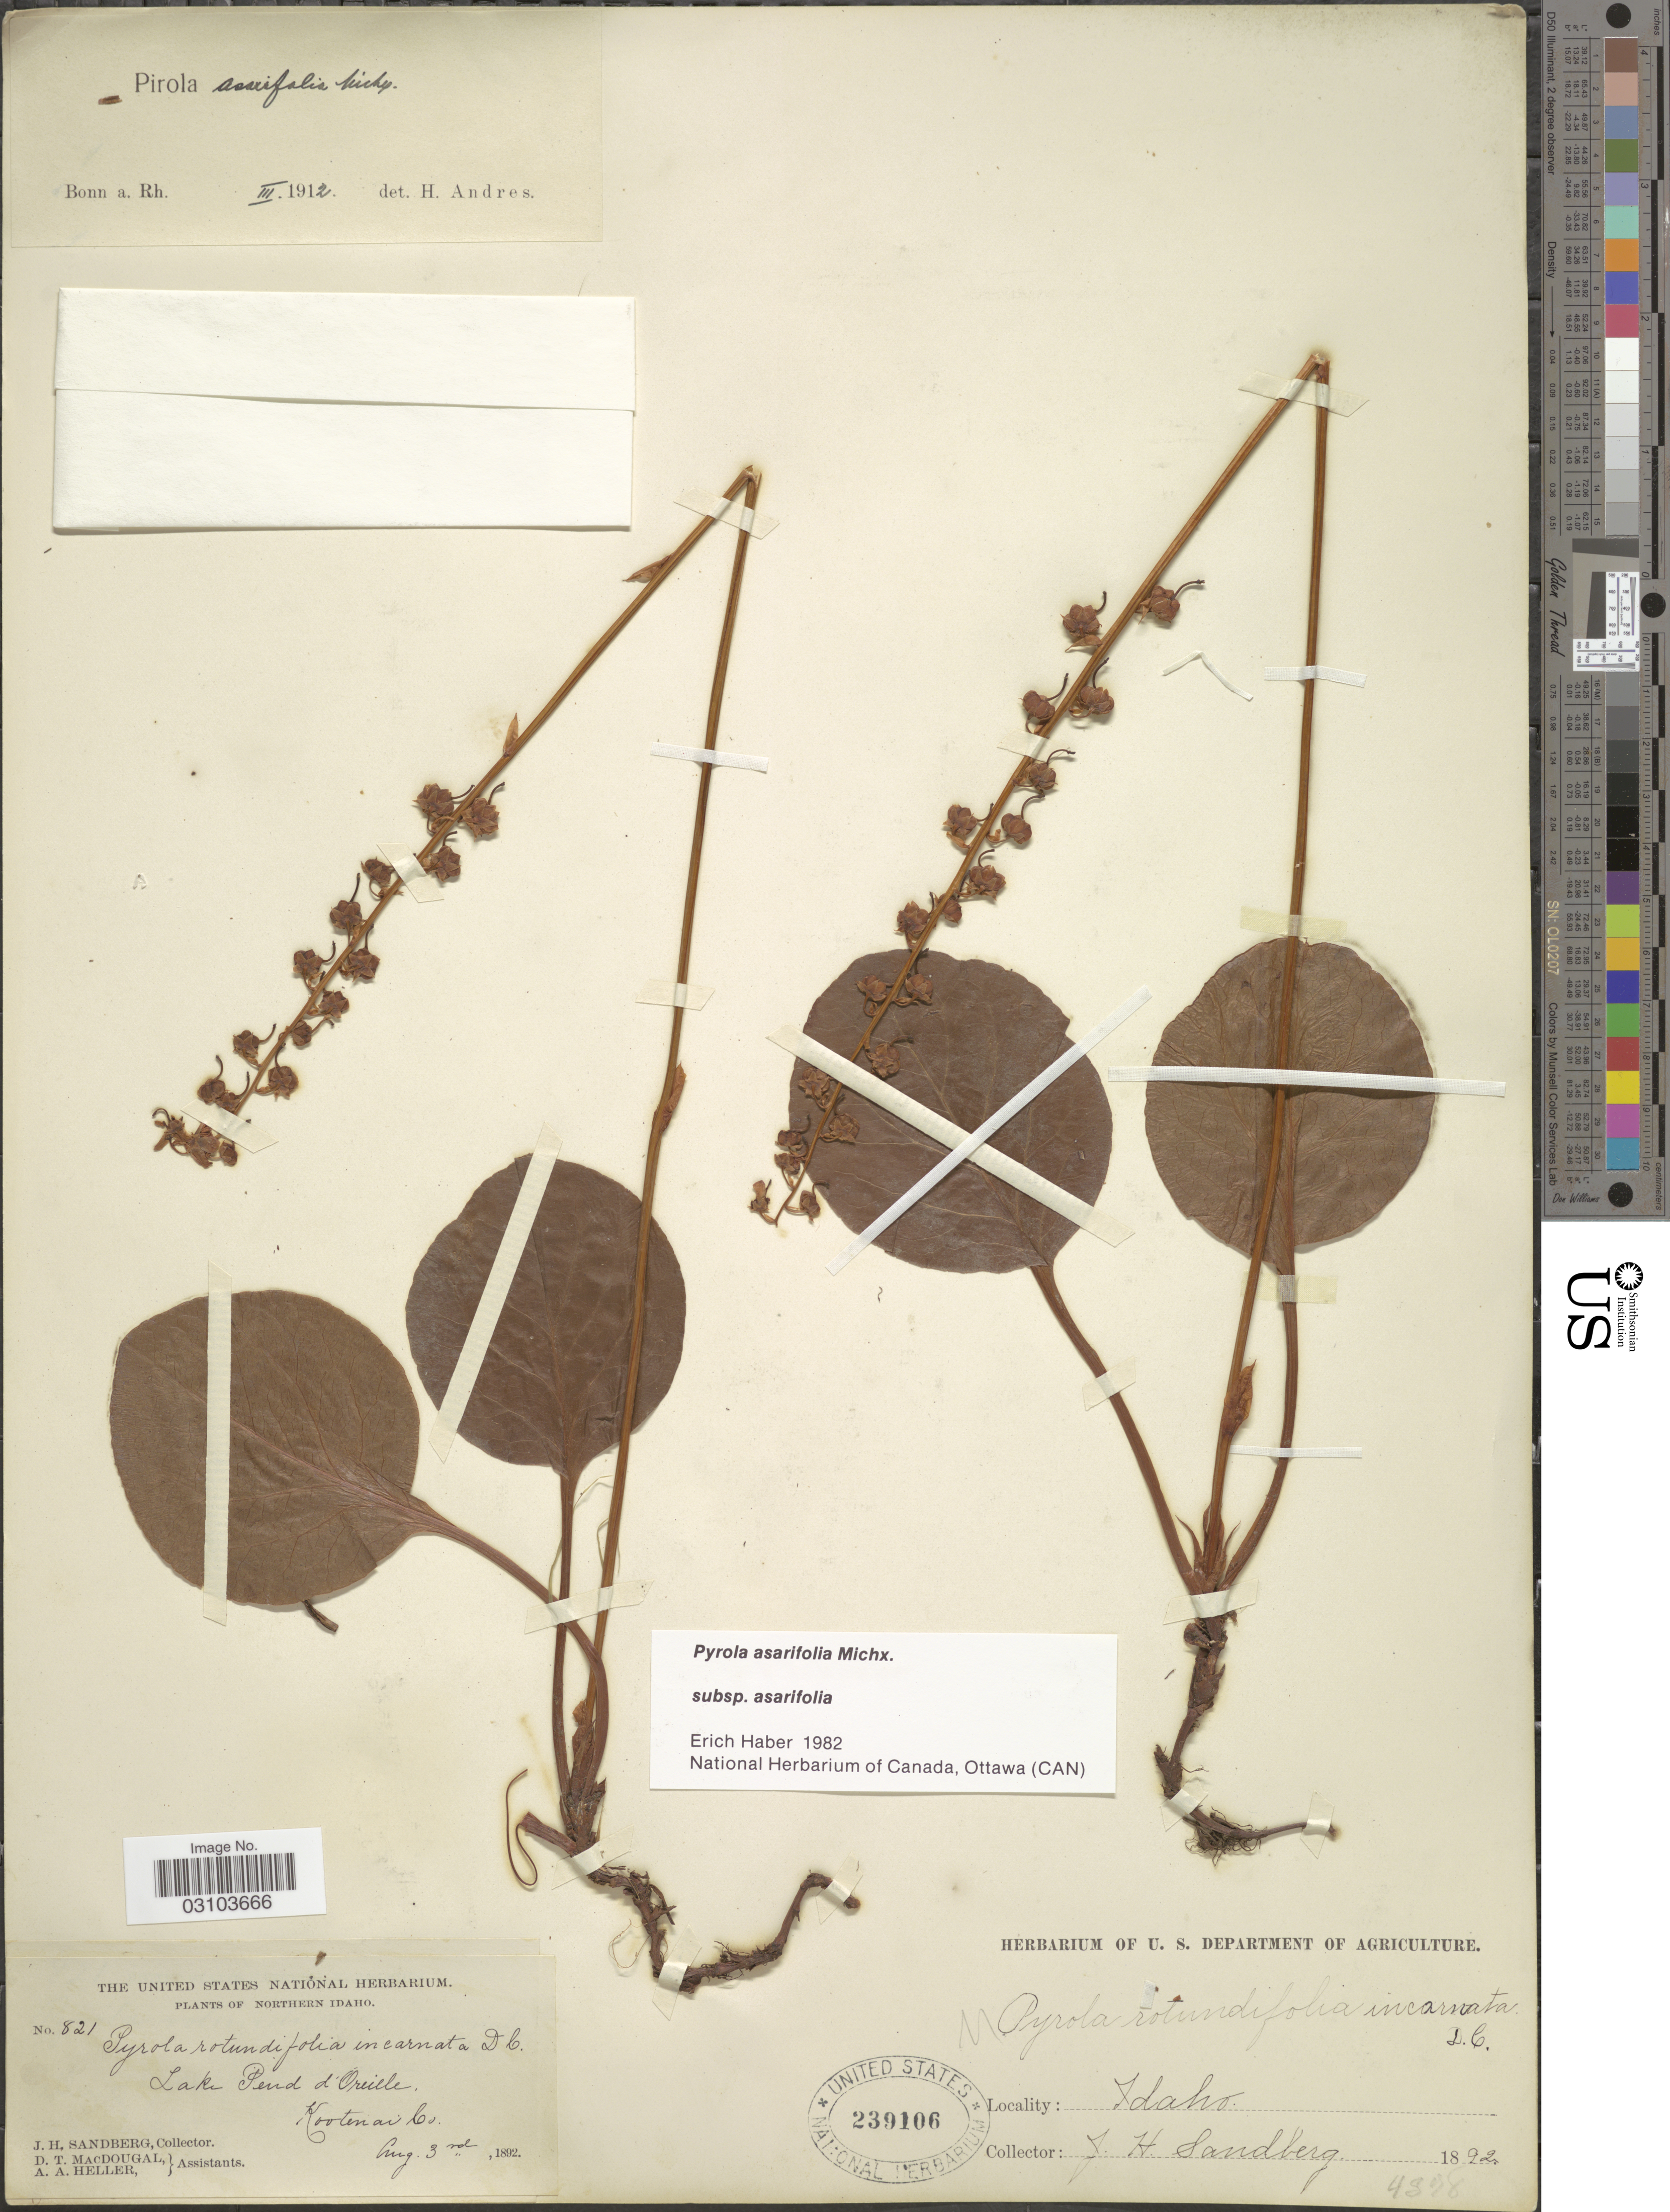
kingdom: Plantae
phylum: Tracheophyta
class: Magnoliopsida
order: Ericales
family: Ericaceae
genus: Pyrola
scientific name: Pyrola asarifolia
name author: Michx.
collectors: J. H. Sandberg, D. T. MacDougal & A. A. Heller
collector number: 821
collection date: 1892-08-03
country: United States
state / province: Idaho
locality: Northern Idaho. Lake Pend d'Oreille. Kootenai Co.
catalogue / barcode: US 239106